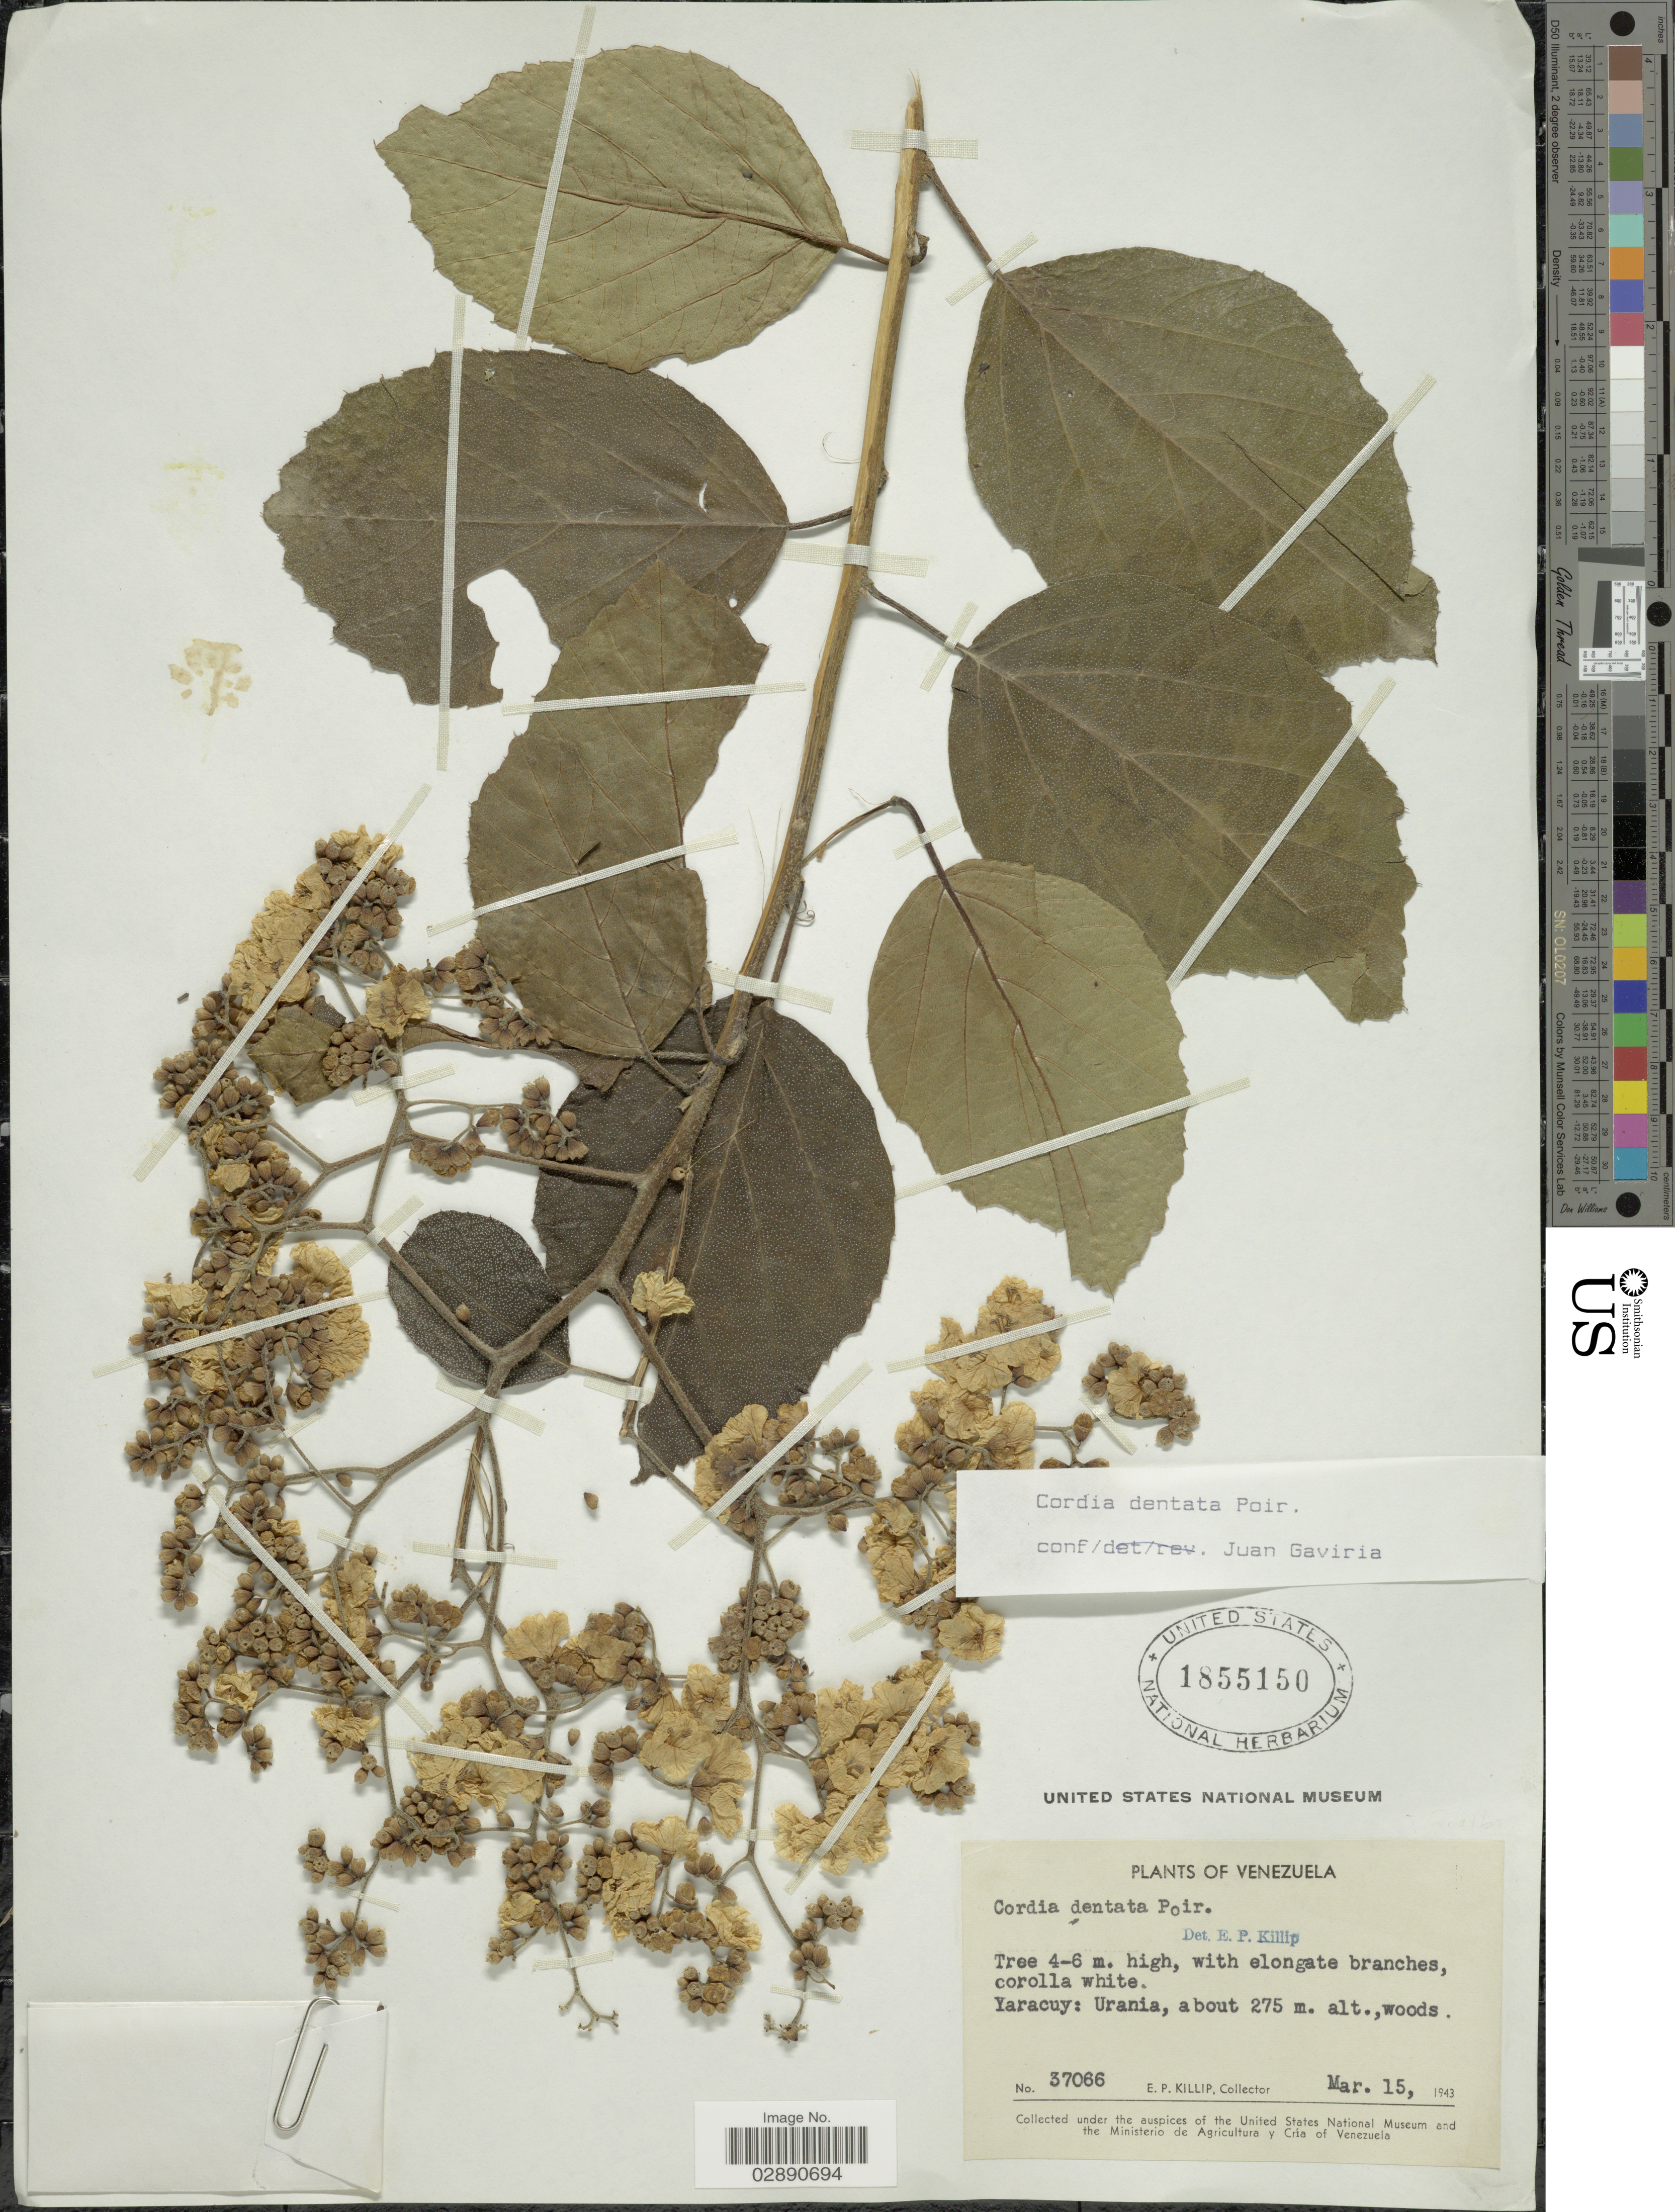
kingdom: Plantae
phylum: Tracheophyta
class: Magnoliopsida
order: Boraginales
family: Cordiaceae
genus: Cordia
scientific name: Cordia dentata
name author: Poir.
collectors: E. P. Killip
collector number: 37066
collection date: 1943-03-15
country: Venezuela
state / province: Yaracuy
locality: Urania.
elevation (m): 275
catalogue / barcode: US 1855150